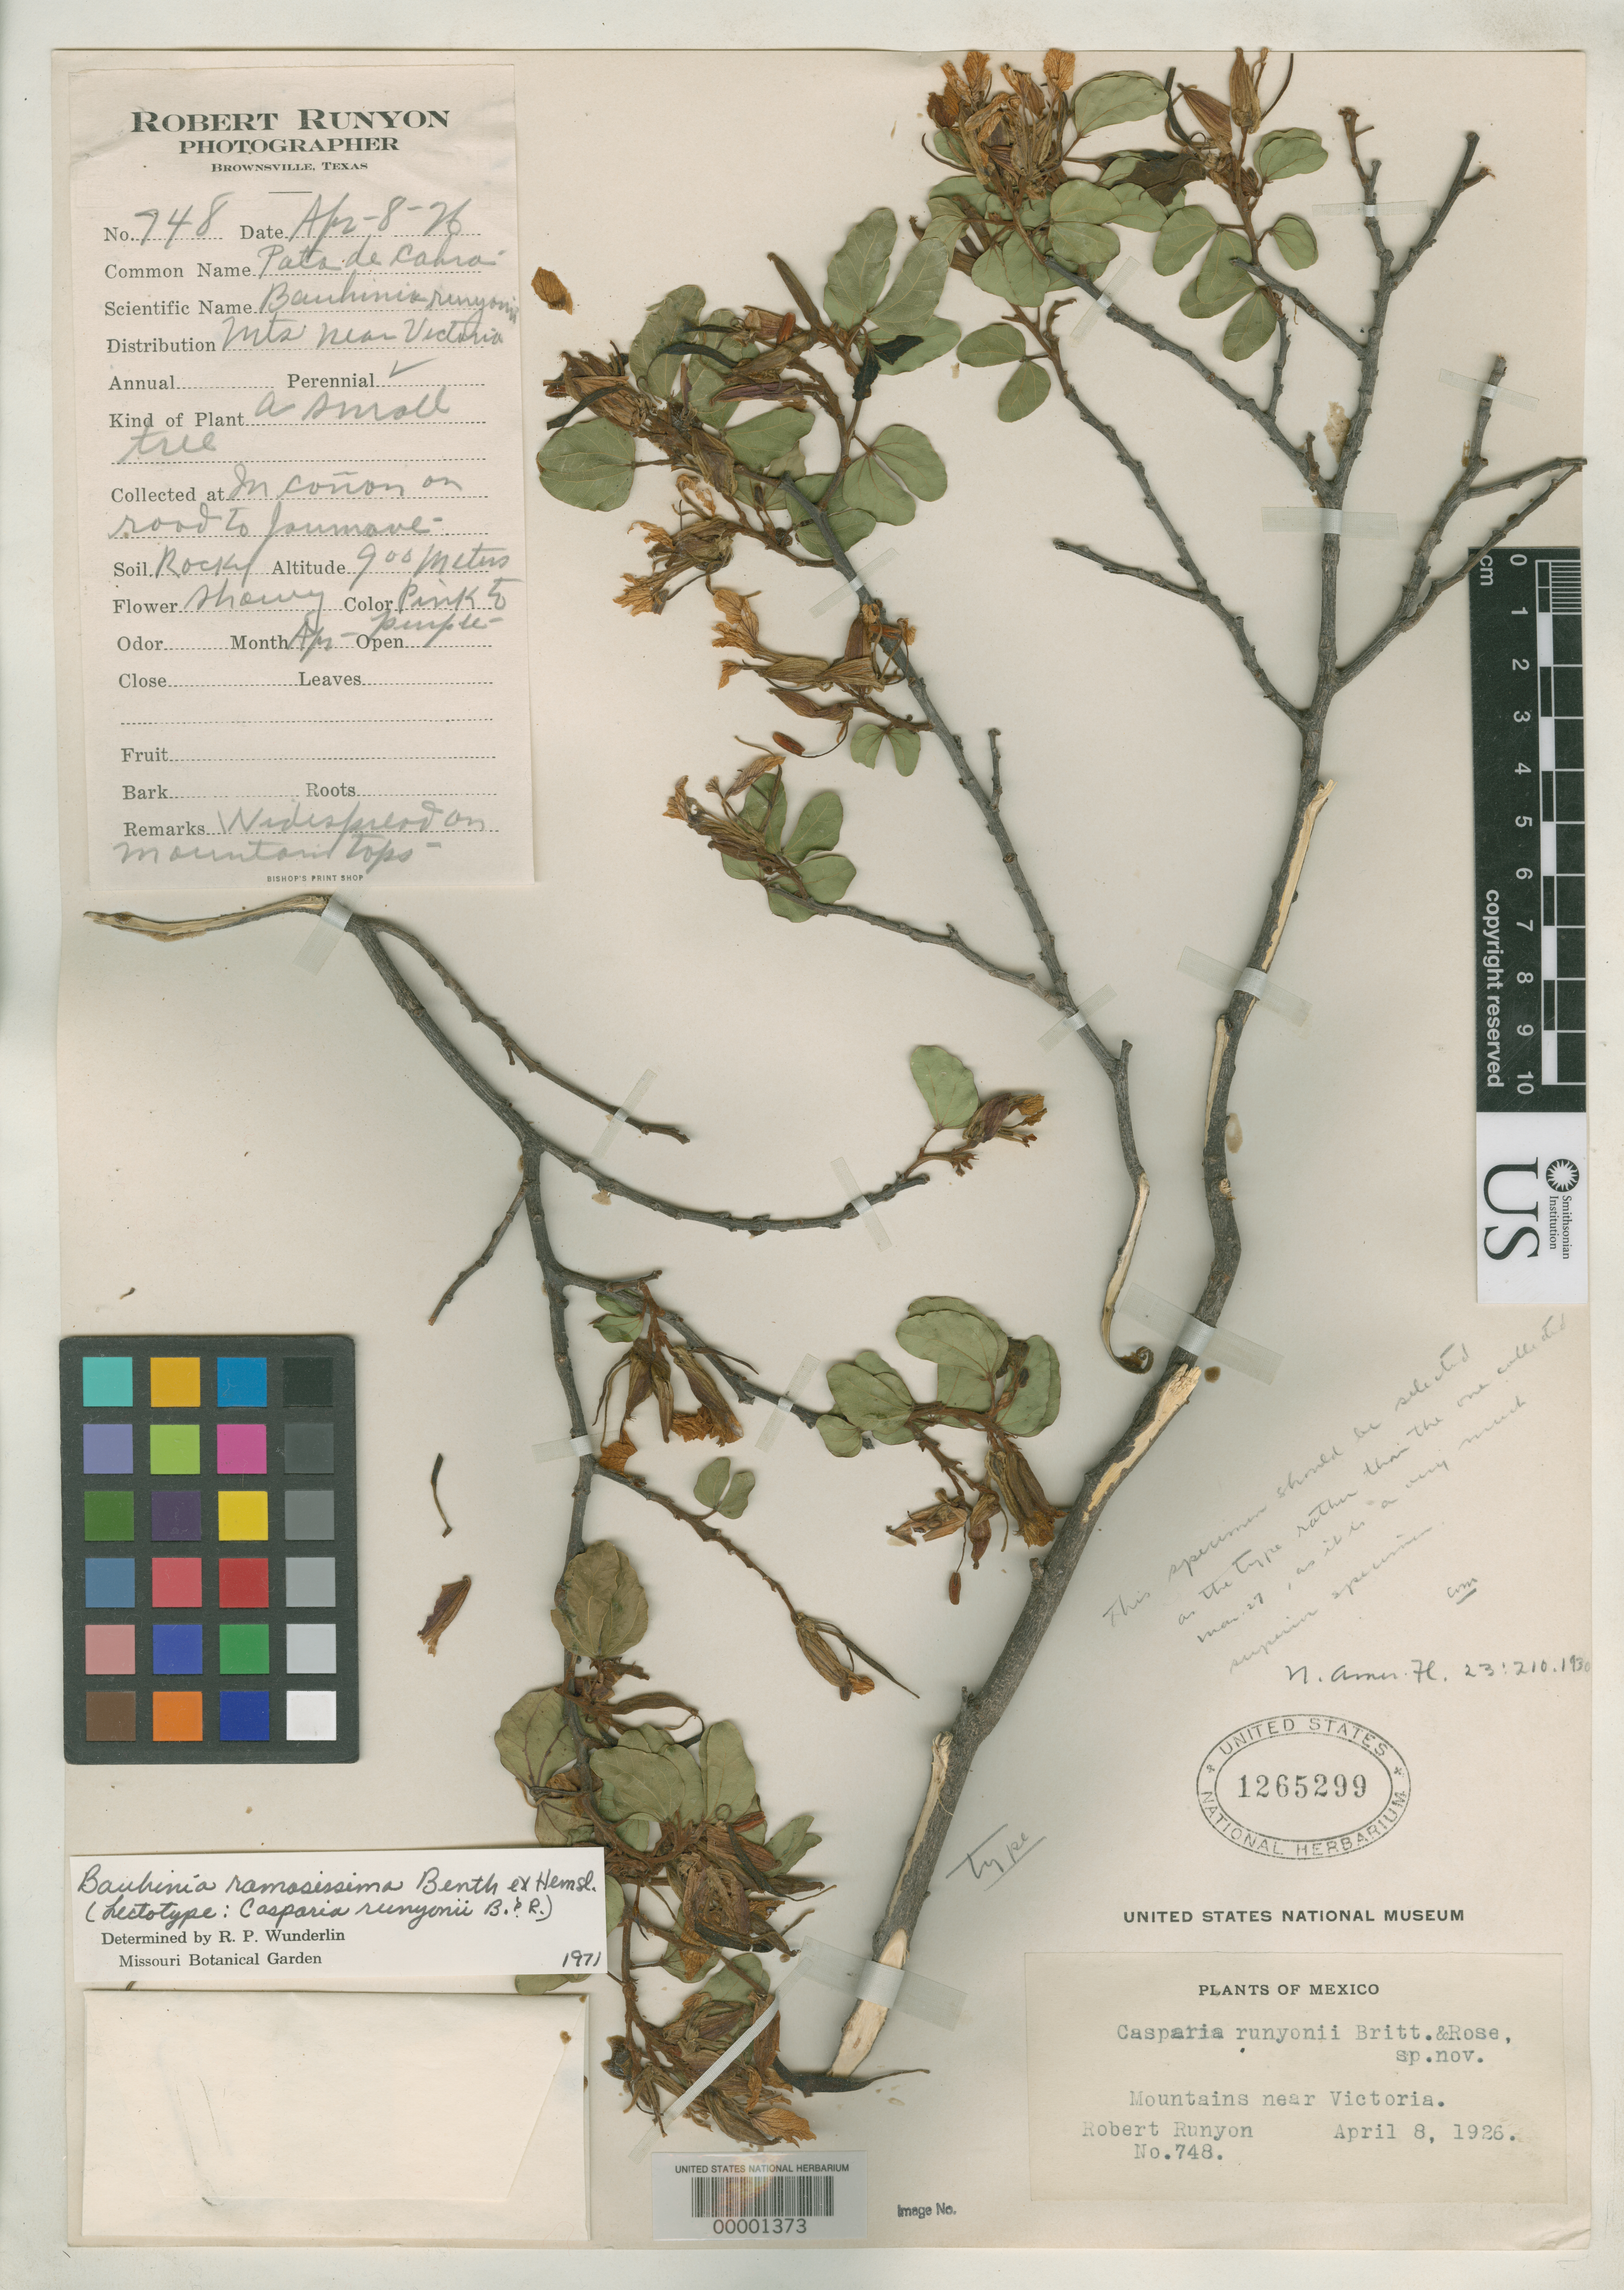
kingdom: Plantae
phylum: Tracheophyta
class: Magnoliopsida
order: Fabales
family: Fabaceae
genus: Casparia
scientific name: Casparia runyonii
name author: Britton & Rose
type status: Lectotype; Syntype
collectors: R. Runyon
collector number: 748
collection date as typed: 08 Apr 1926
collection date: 1926-04-08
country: Mexico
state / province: Tamaulipas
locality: Side of mountain near Tamaulipas.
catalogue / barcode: US 1265299